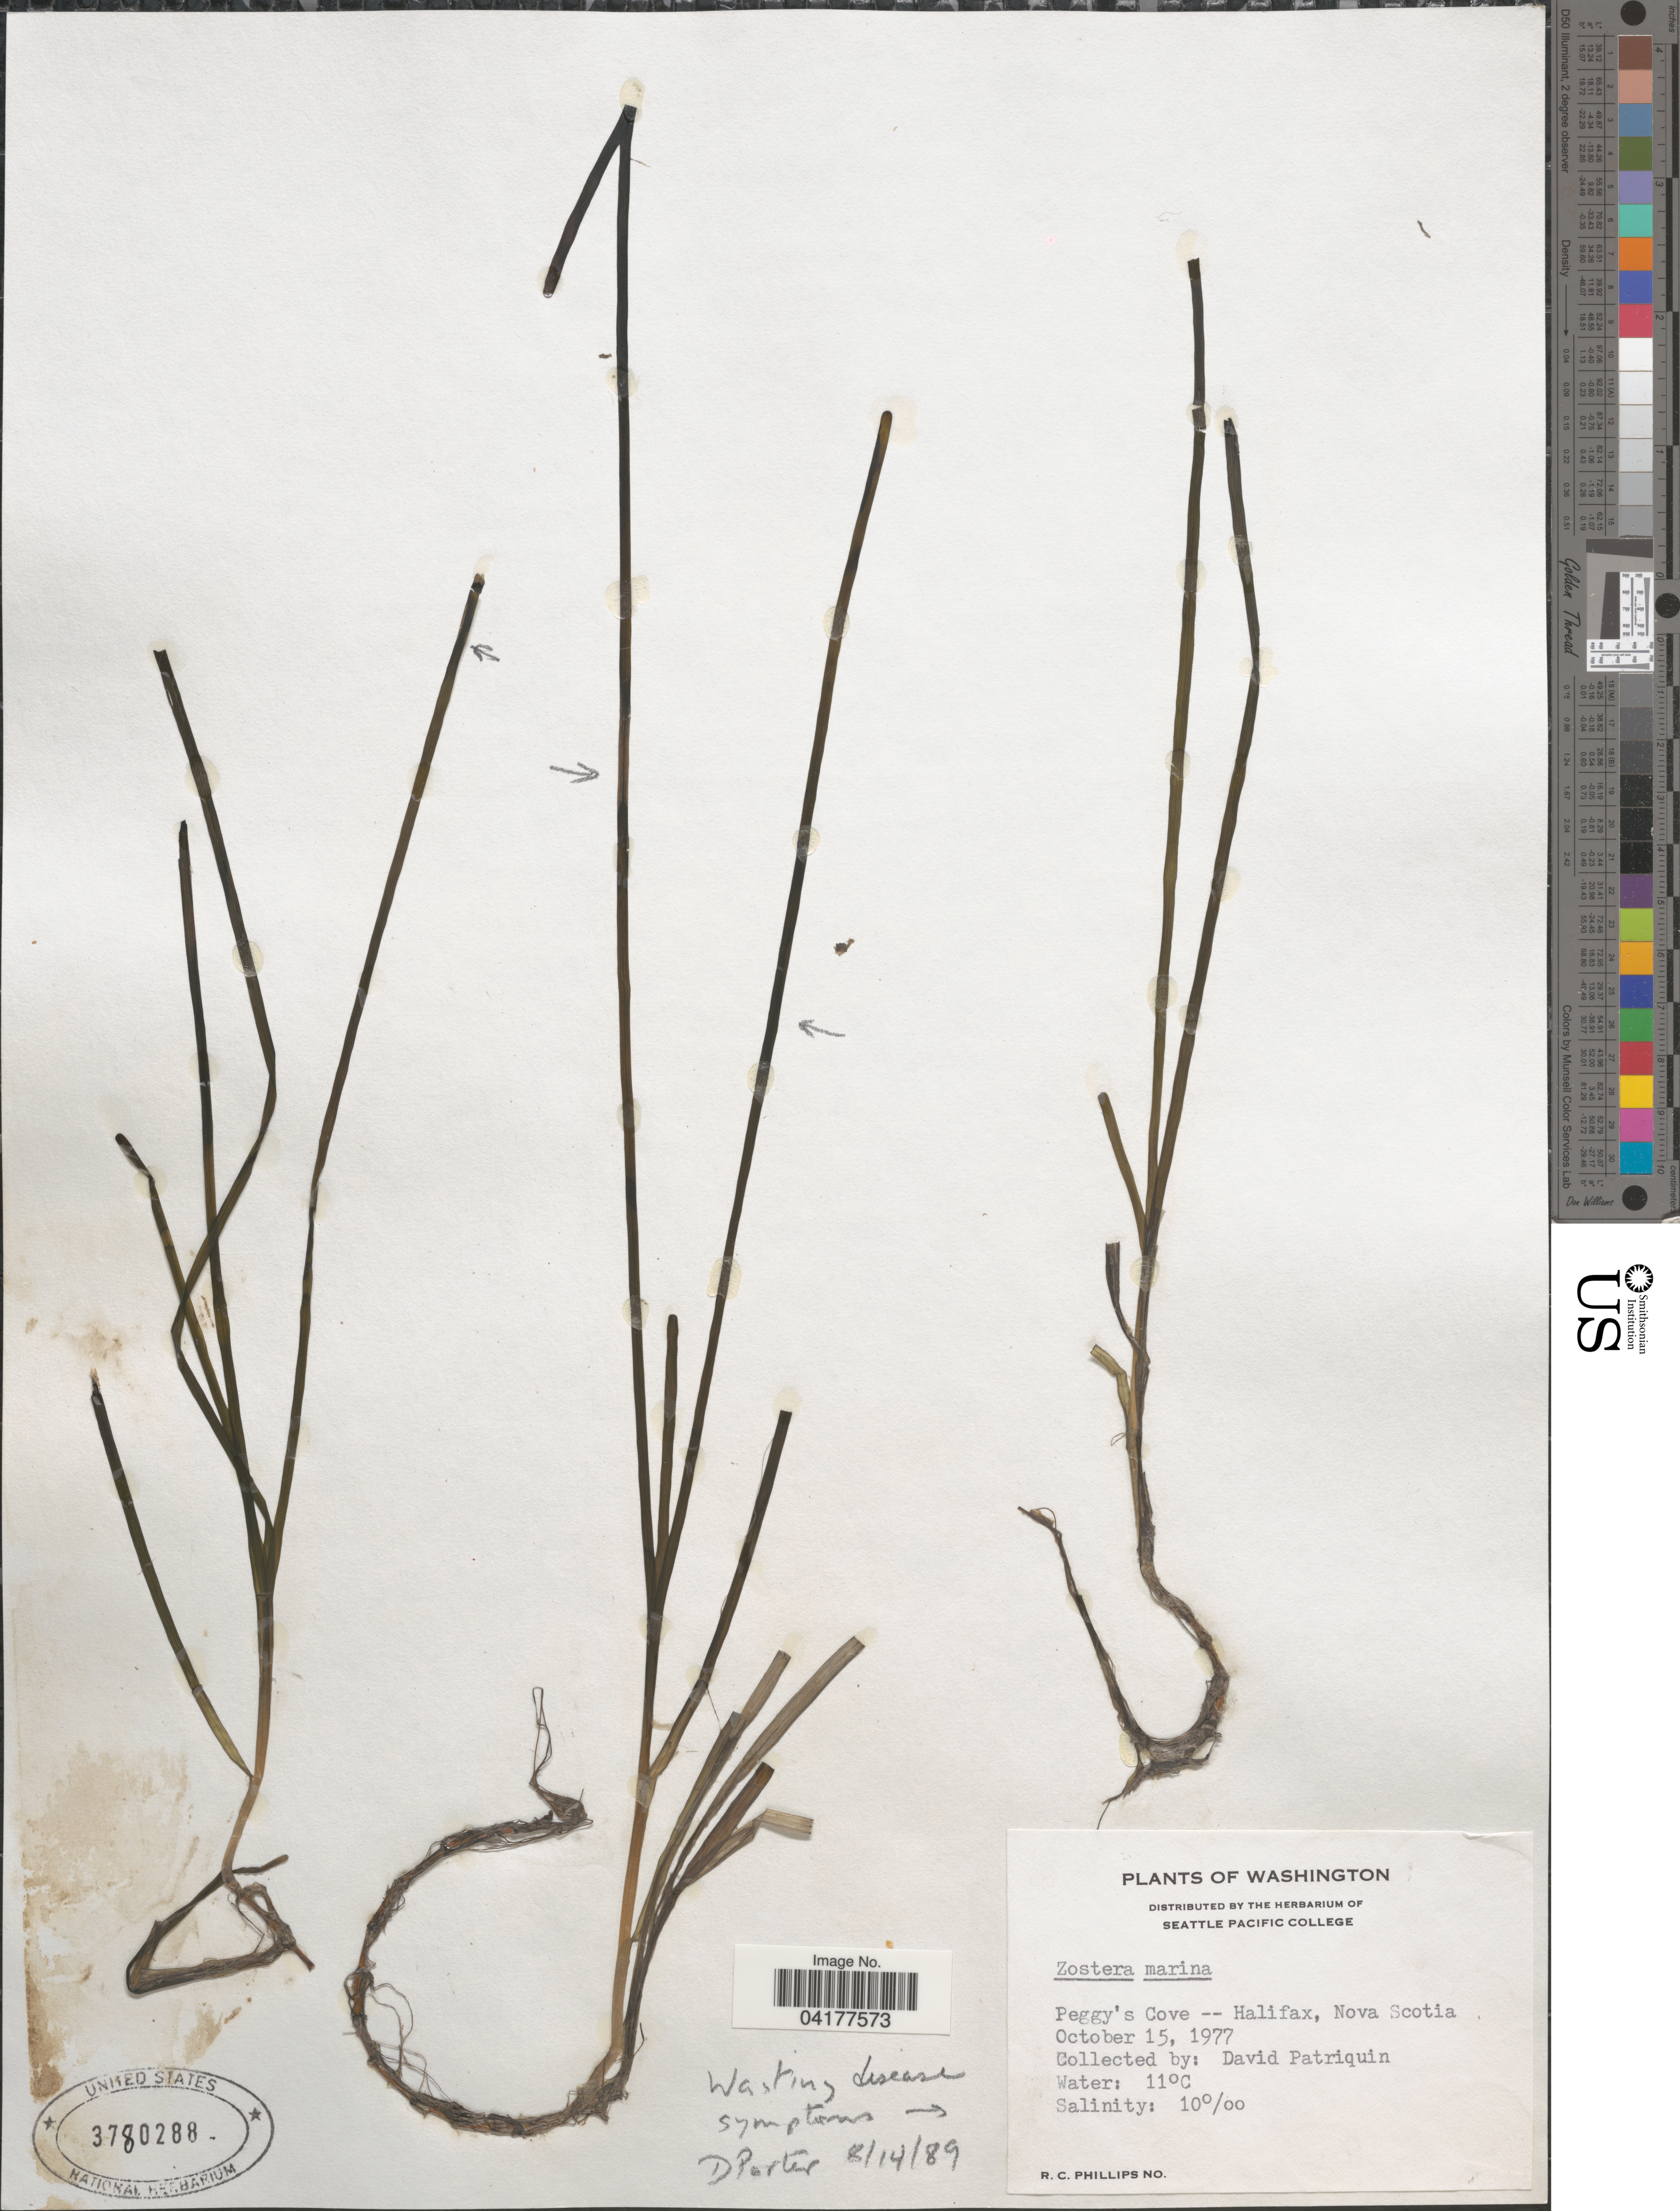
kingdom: Plantae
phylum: Tracheophyta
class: Liliopsida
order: Alismatales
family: Zosteraceae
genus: Zostera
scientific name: Zostera marina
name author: L.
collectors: D. Patriquin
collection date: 1977-10-15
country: Canada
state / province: Nova Scotia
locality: Peggy's Cove -- Halifax.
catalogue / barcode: US 3780288